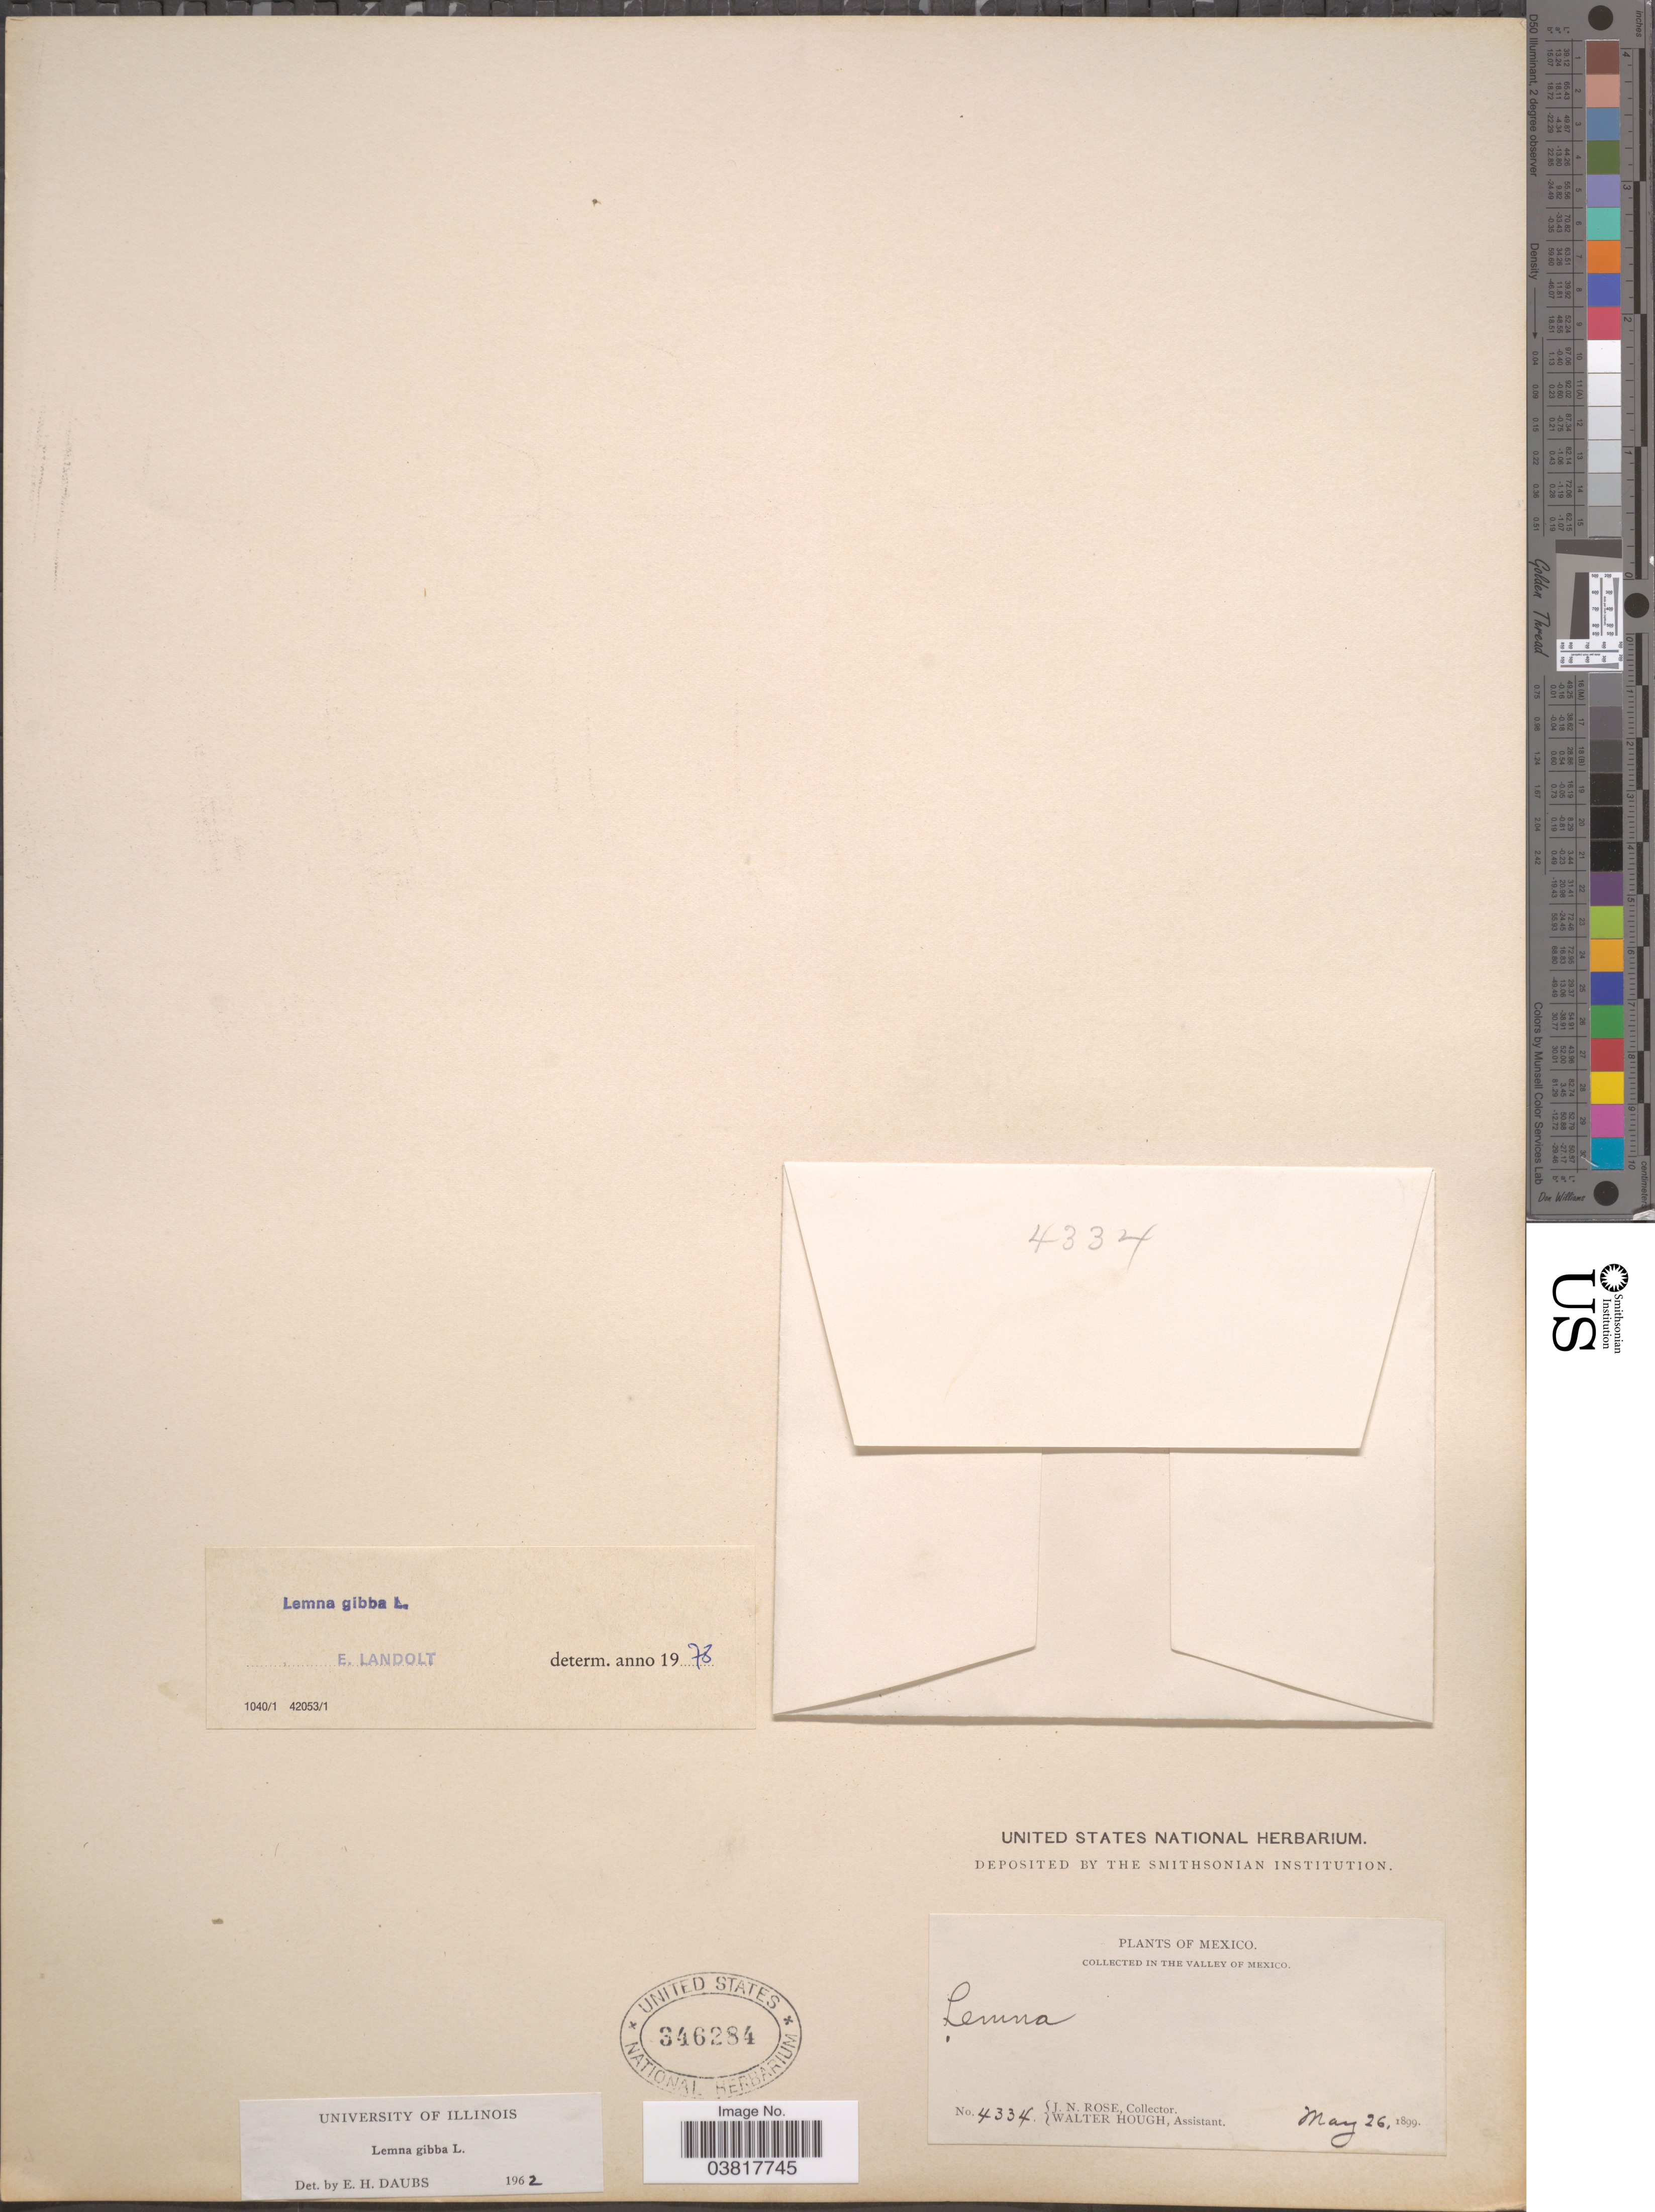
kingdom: Plantae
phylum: Tracheophyta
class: Liliopsida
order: Alismatales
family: Araceae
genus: Lemna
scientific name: Lemna gibba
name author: L.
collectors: J. N. Rose & W. Hough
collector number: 4334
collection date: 1899-05-26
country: Mexico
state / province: México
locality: In the valley of Mexico.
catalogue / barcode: US 346284